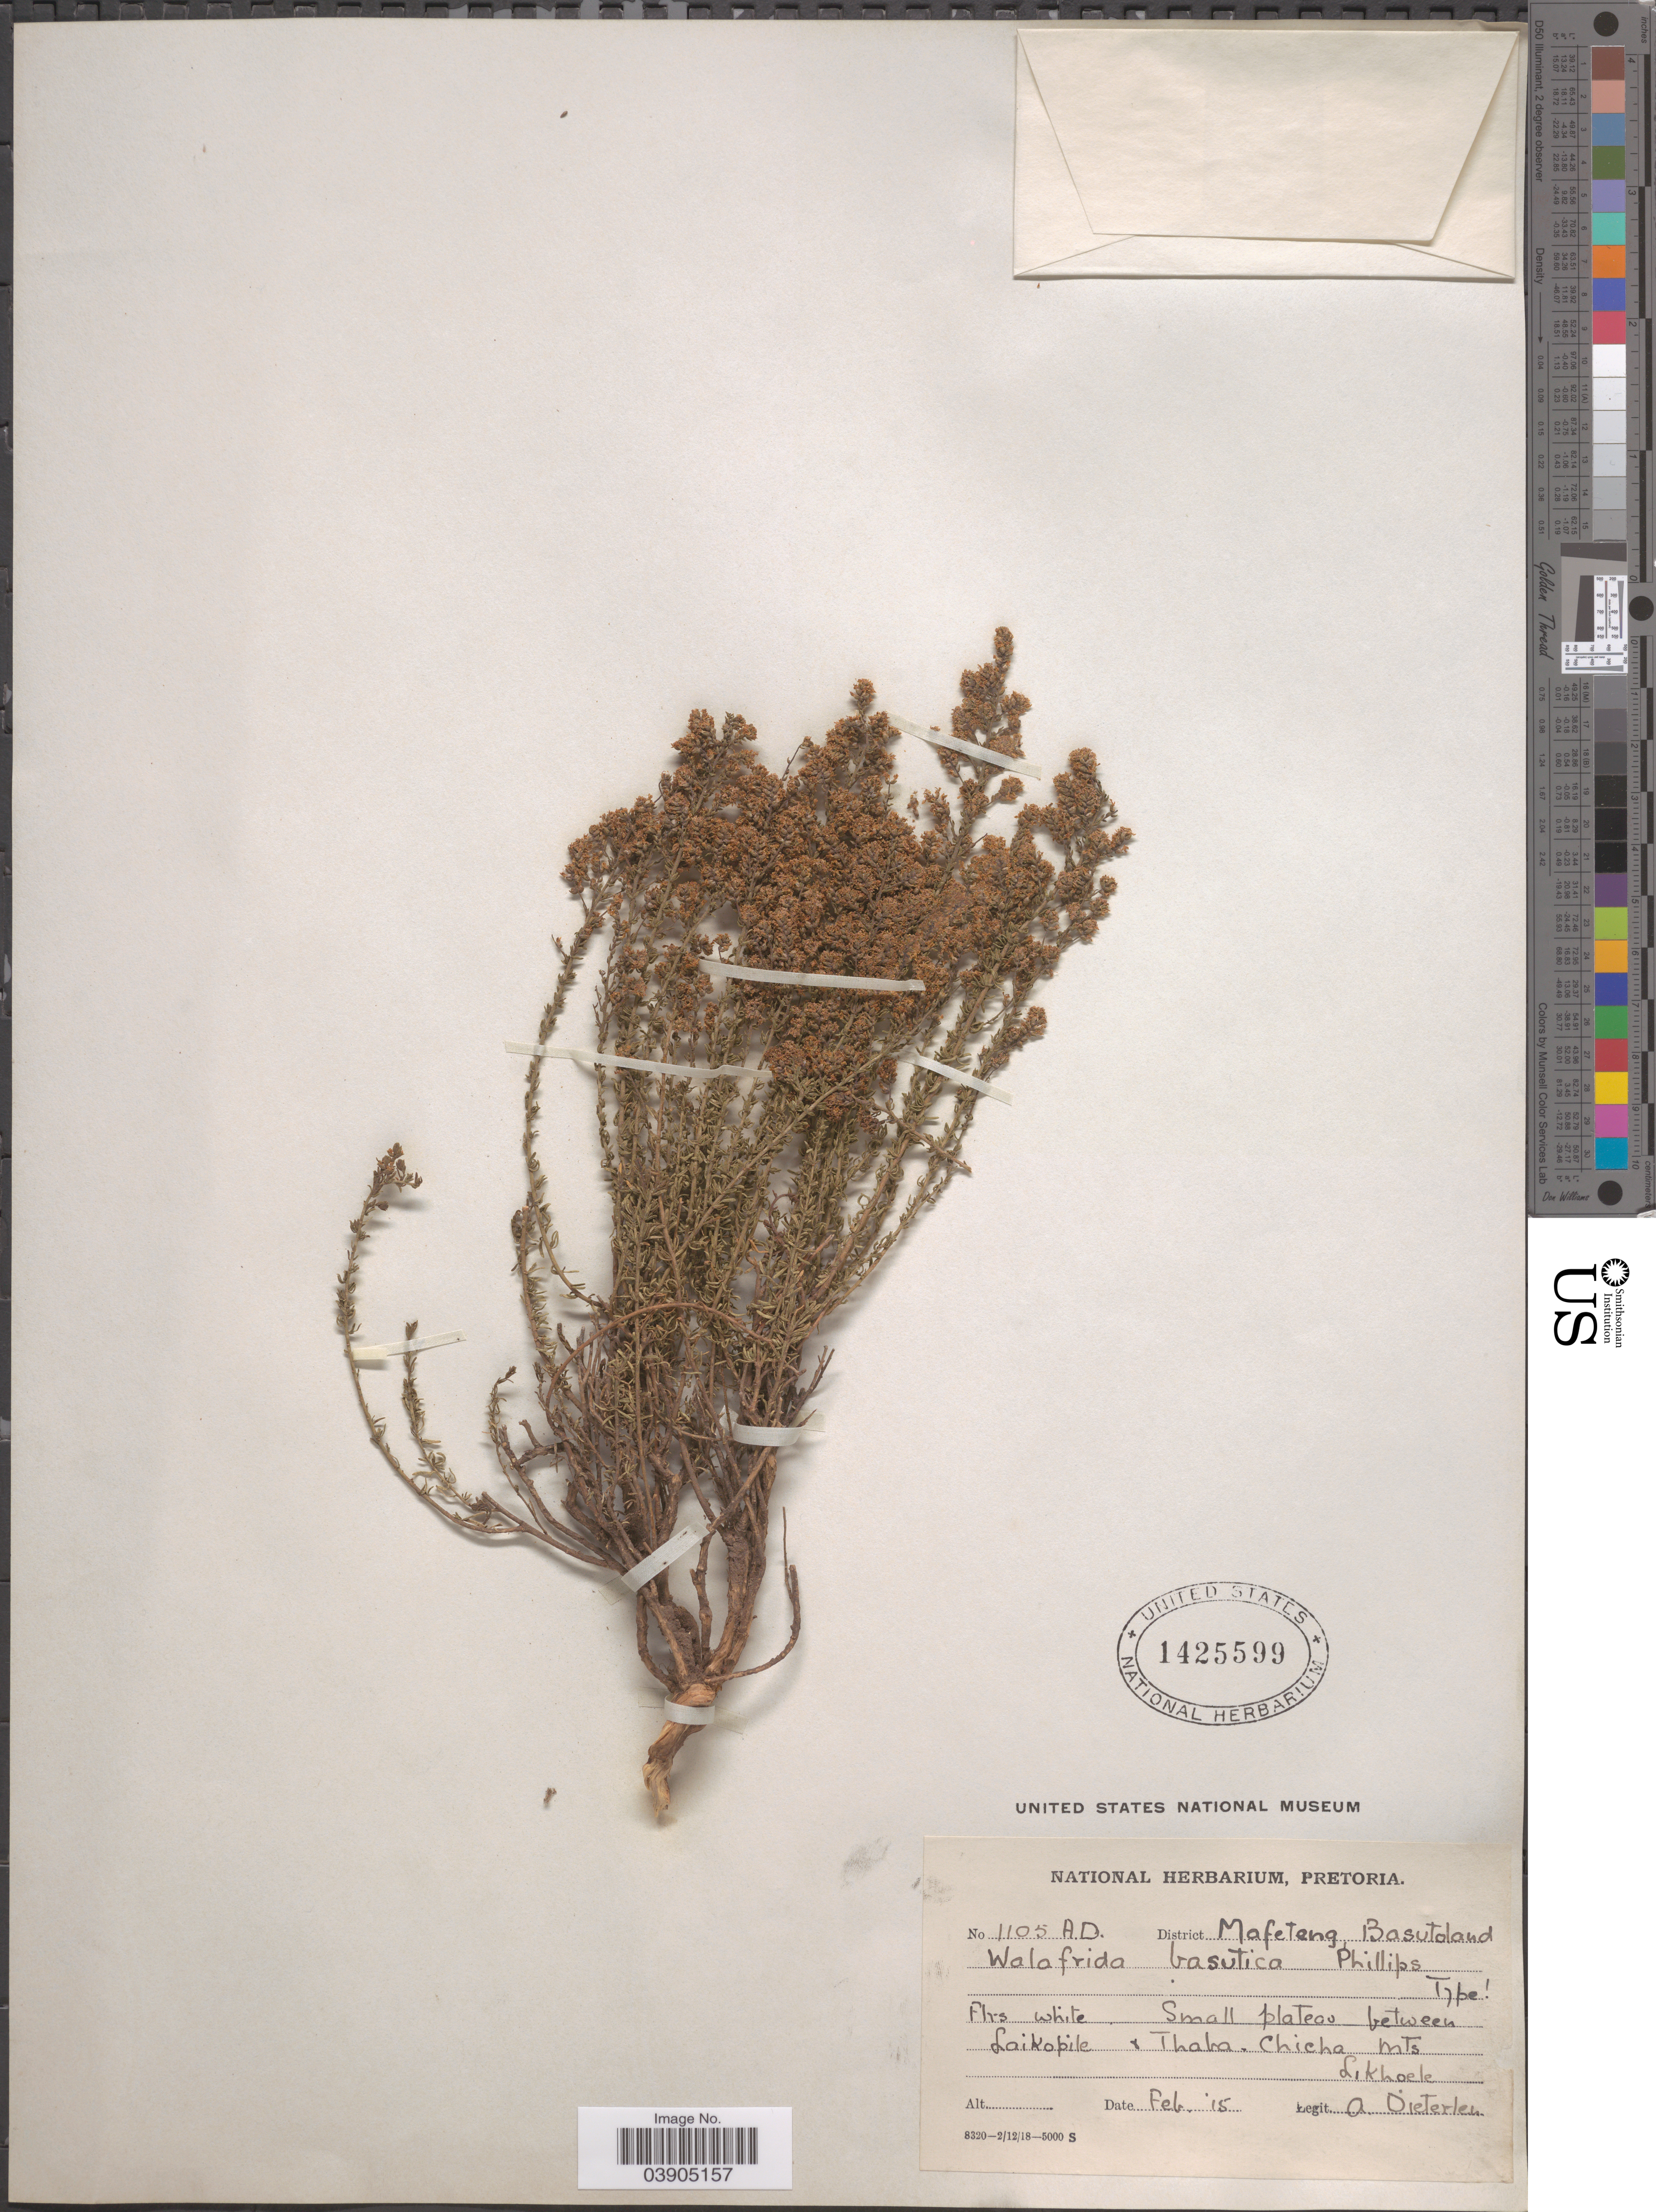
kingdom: Plantae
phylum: Tracheophyta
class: Magnoliopsida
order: Lamiales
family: Scrophulariaceae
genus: Selago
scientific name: Selago saxatilis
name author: E. Mey.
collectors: A. Dieterlen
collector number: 1105AD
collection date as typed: Transcribed d/m/y: /2/15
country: Lesotho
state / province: Mafeteng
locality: District Mafeteng, Basutoland. Small plateau between Laikopile & Thaba. Chicha Mts. Likhoele.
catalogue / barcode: US 1425599